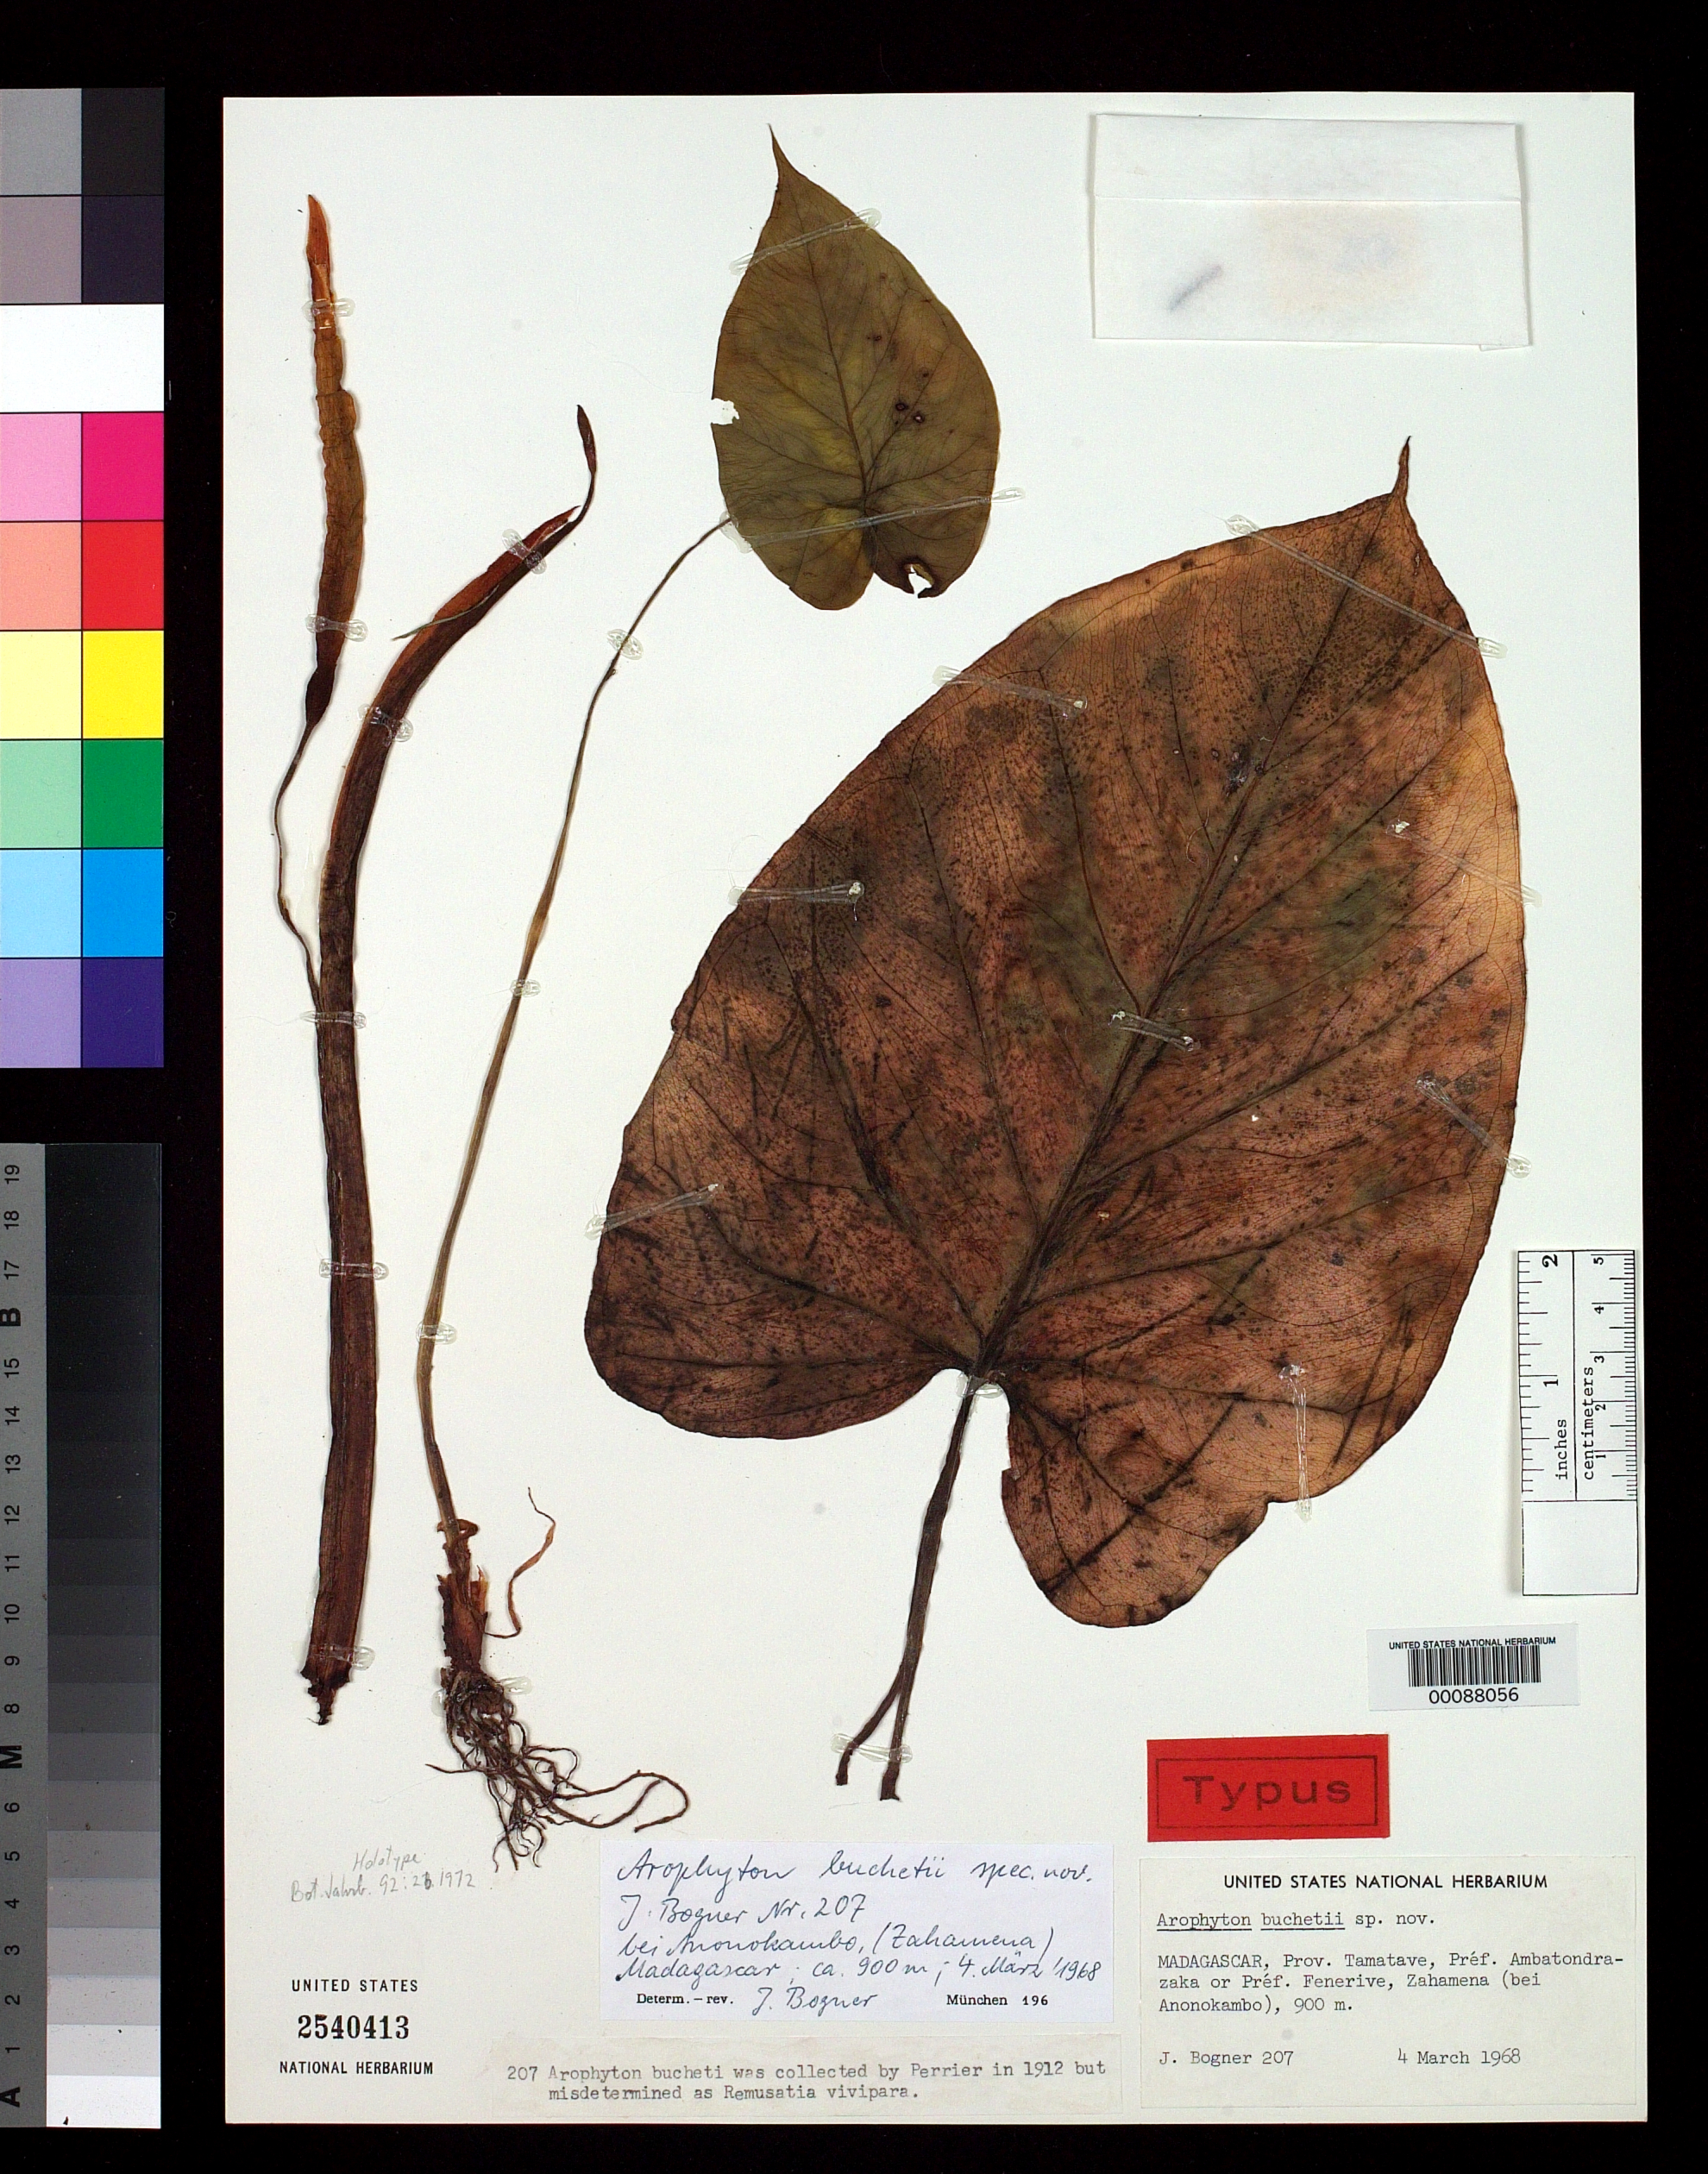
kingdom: Plantae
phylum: Tracheophyta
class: Liliopsida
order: Alismatales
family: Araceae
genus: Arophyton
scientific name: Arophyton buchetii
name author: Bogner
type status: Holotype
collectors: J. Bogner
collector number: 207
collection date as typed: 04 Mar 1968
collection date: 1968-03-04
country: Madagascar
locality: Tamatave, Ambatondrazaka sous-pref.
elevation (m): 900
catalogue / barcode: US 2540413